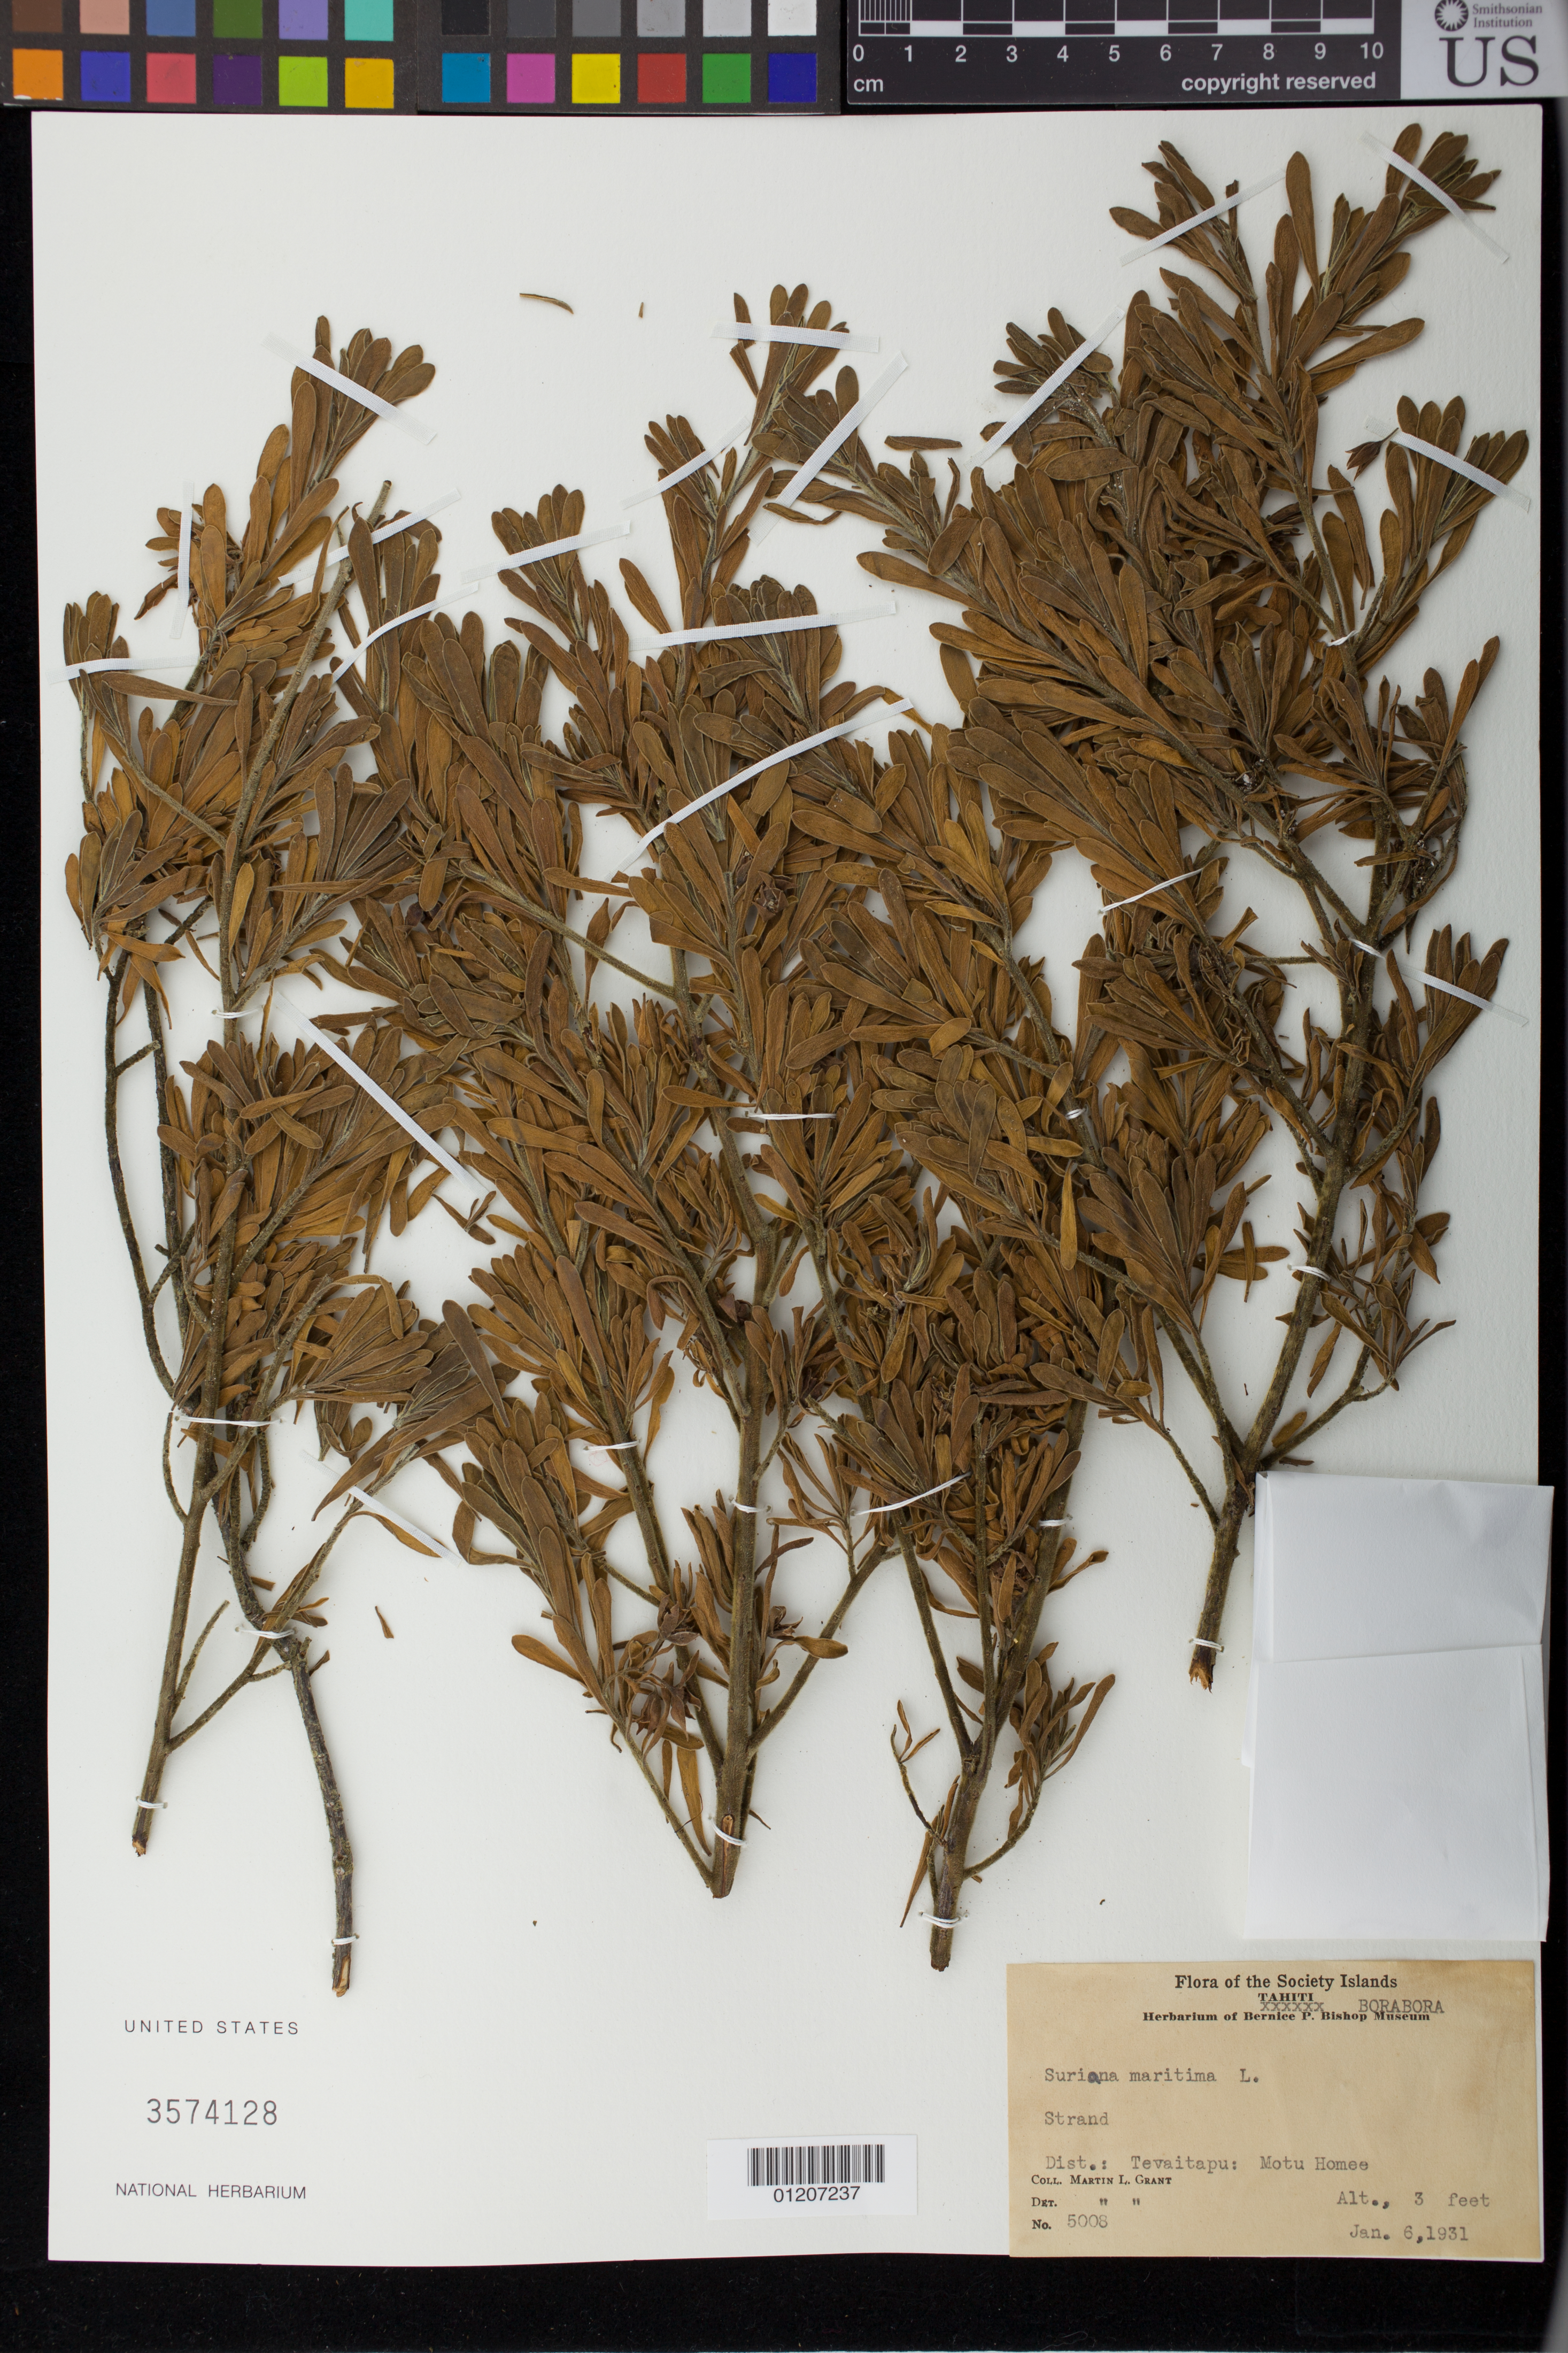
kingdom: Plantae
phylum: Tracheophyta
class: Magnoliopsida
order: Fabales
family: Surianaceae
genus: Suriana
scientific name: Suriana maritima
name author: L.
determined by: Grant, M. L.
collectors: M. L. Grant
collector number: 5008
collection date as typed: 06 Jan 1931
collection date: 1931-01-06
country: French Polynesia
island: Bora Bora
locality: Tavaitapu: Motu homes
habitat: Strand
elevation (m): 1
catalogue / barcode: US 3574128